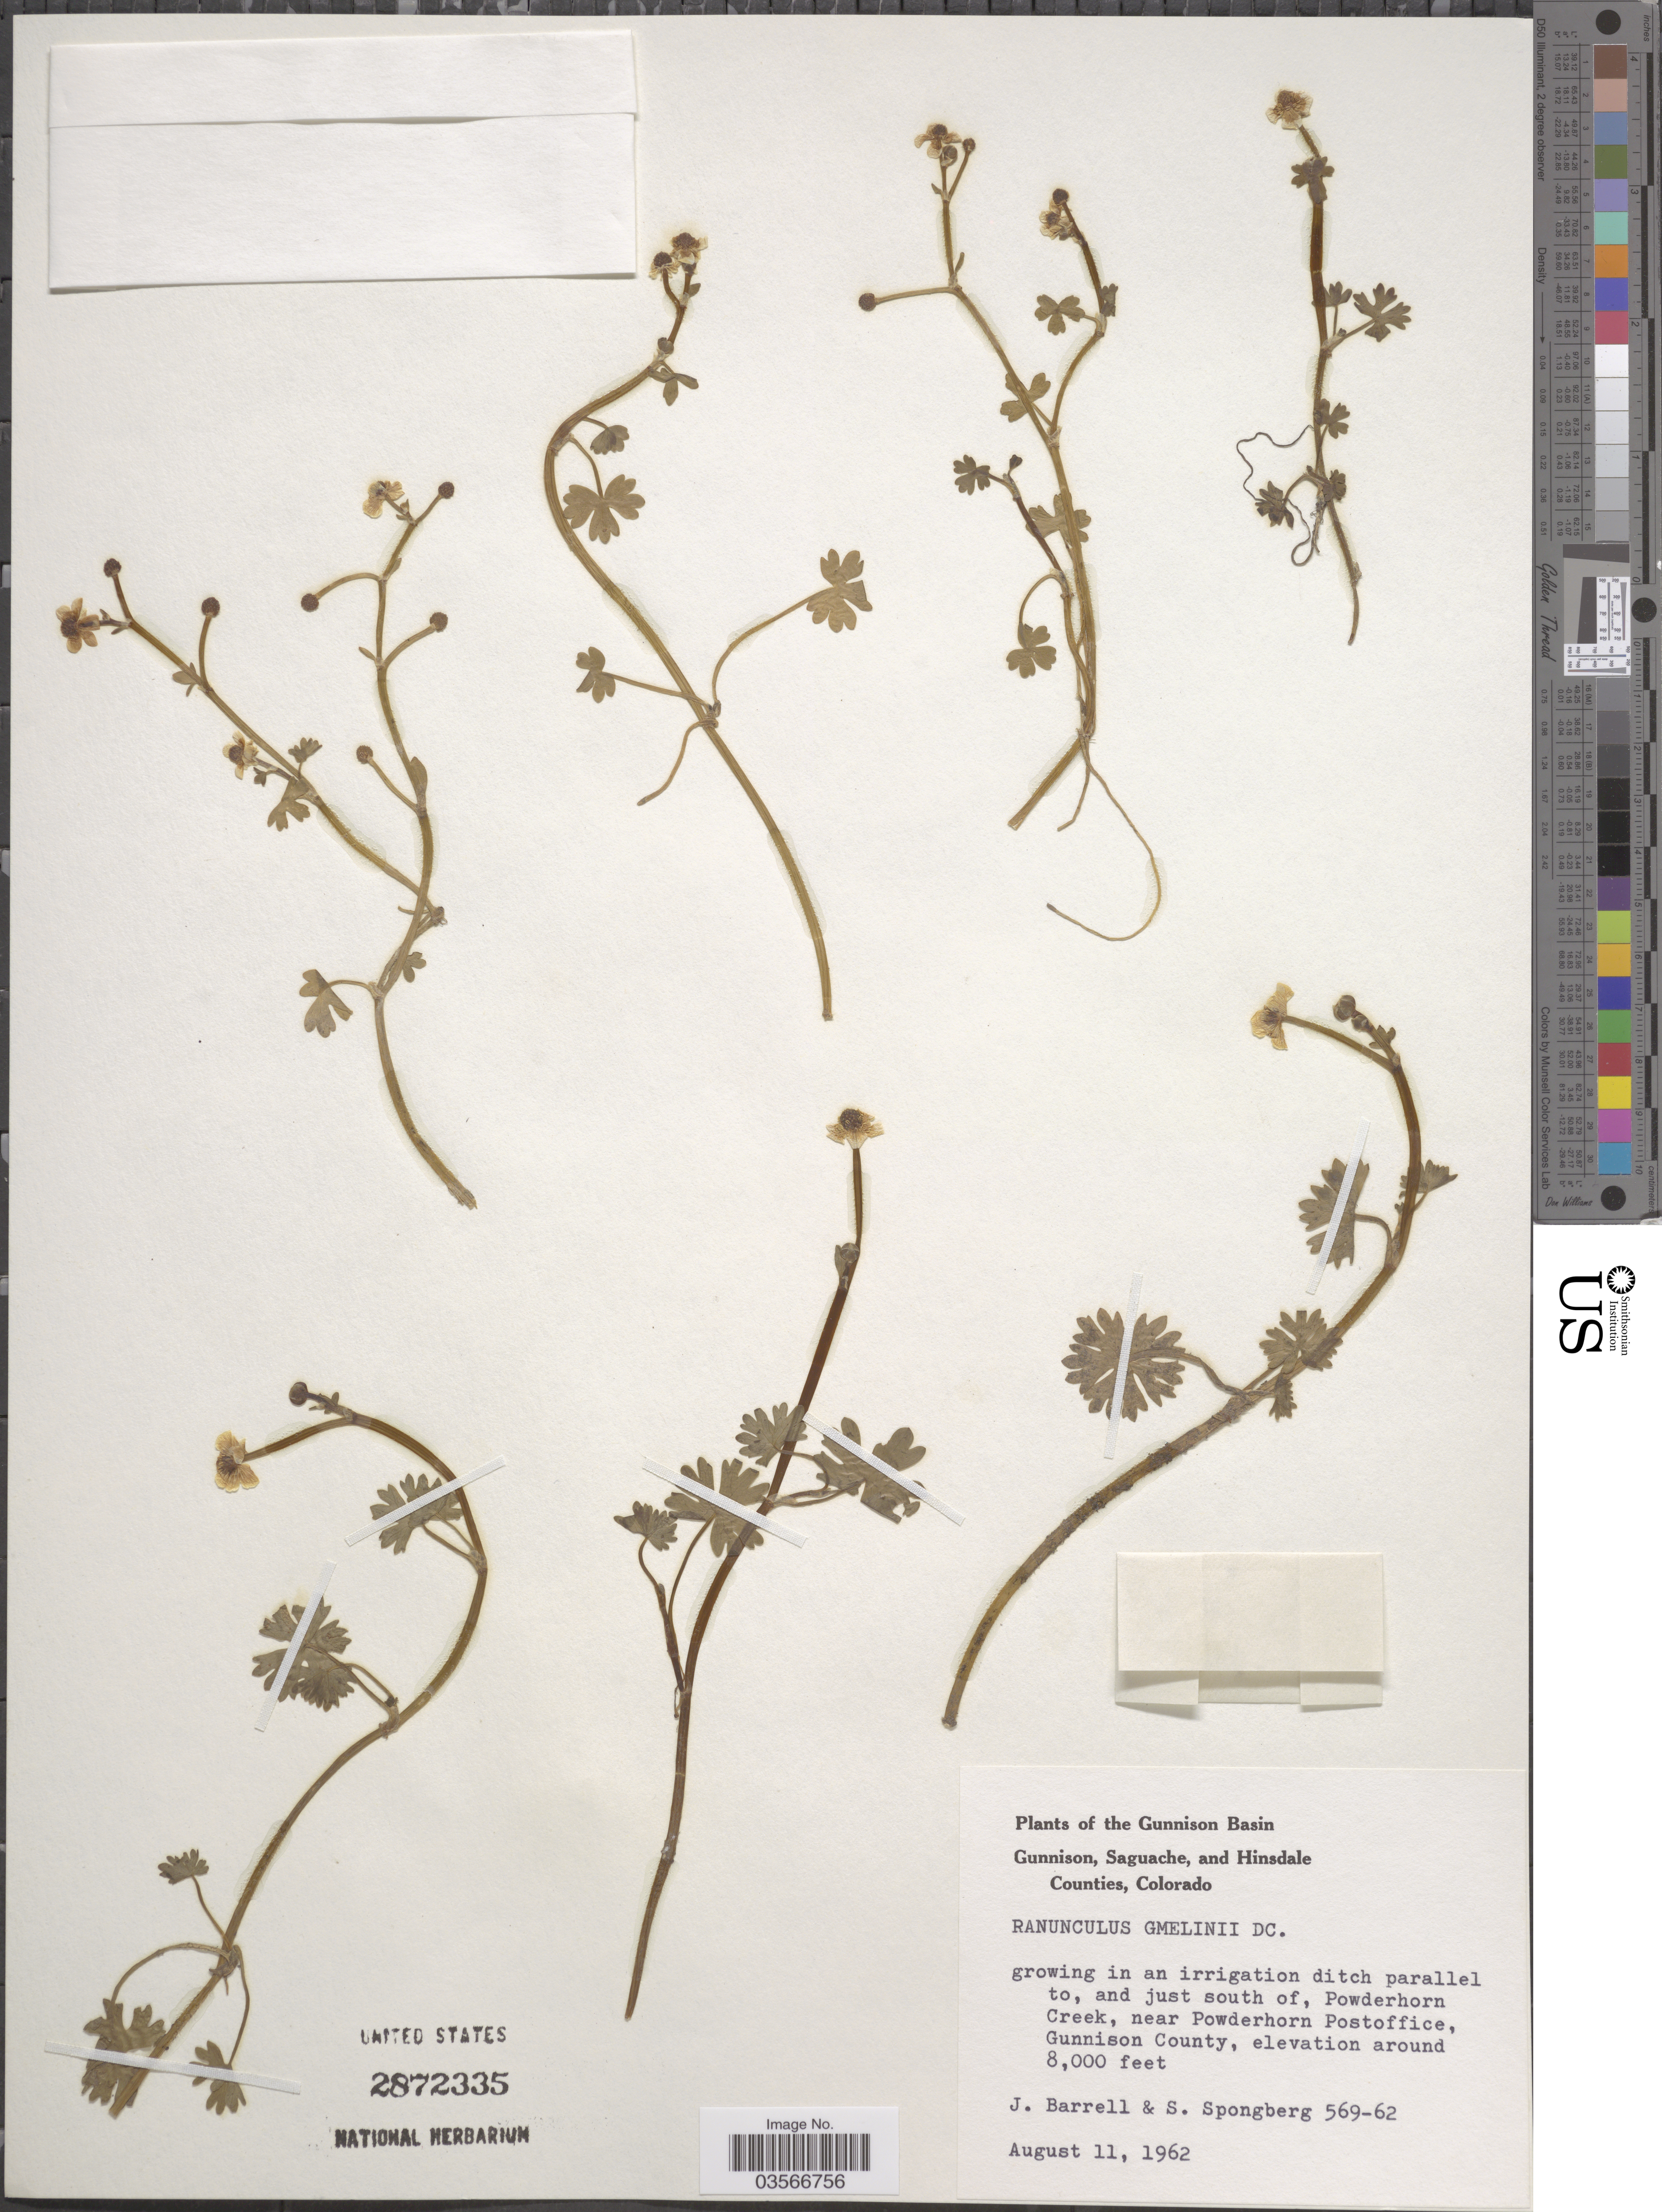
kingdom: Plantae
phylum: Tracheophyta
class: Magnoliopsida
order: Ranunculales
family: Ranunculaceae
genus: Ranunculus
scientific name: Ranunculus gmelinii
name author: DC.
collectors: J. Barrell & S. A.Spongberg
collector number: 569-62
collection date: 1962-08-11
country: United States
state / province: Colorado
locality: The Gunnison Basin. Gunnison. In an irrigation ditch parallel to, and just south of, Powderhorn Creek, near Powderhorn Postoffice, Gunnison County.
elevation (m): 2438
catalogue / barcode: US 2872335